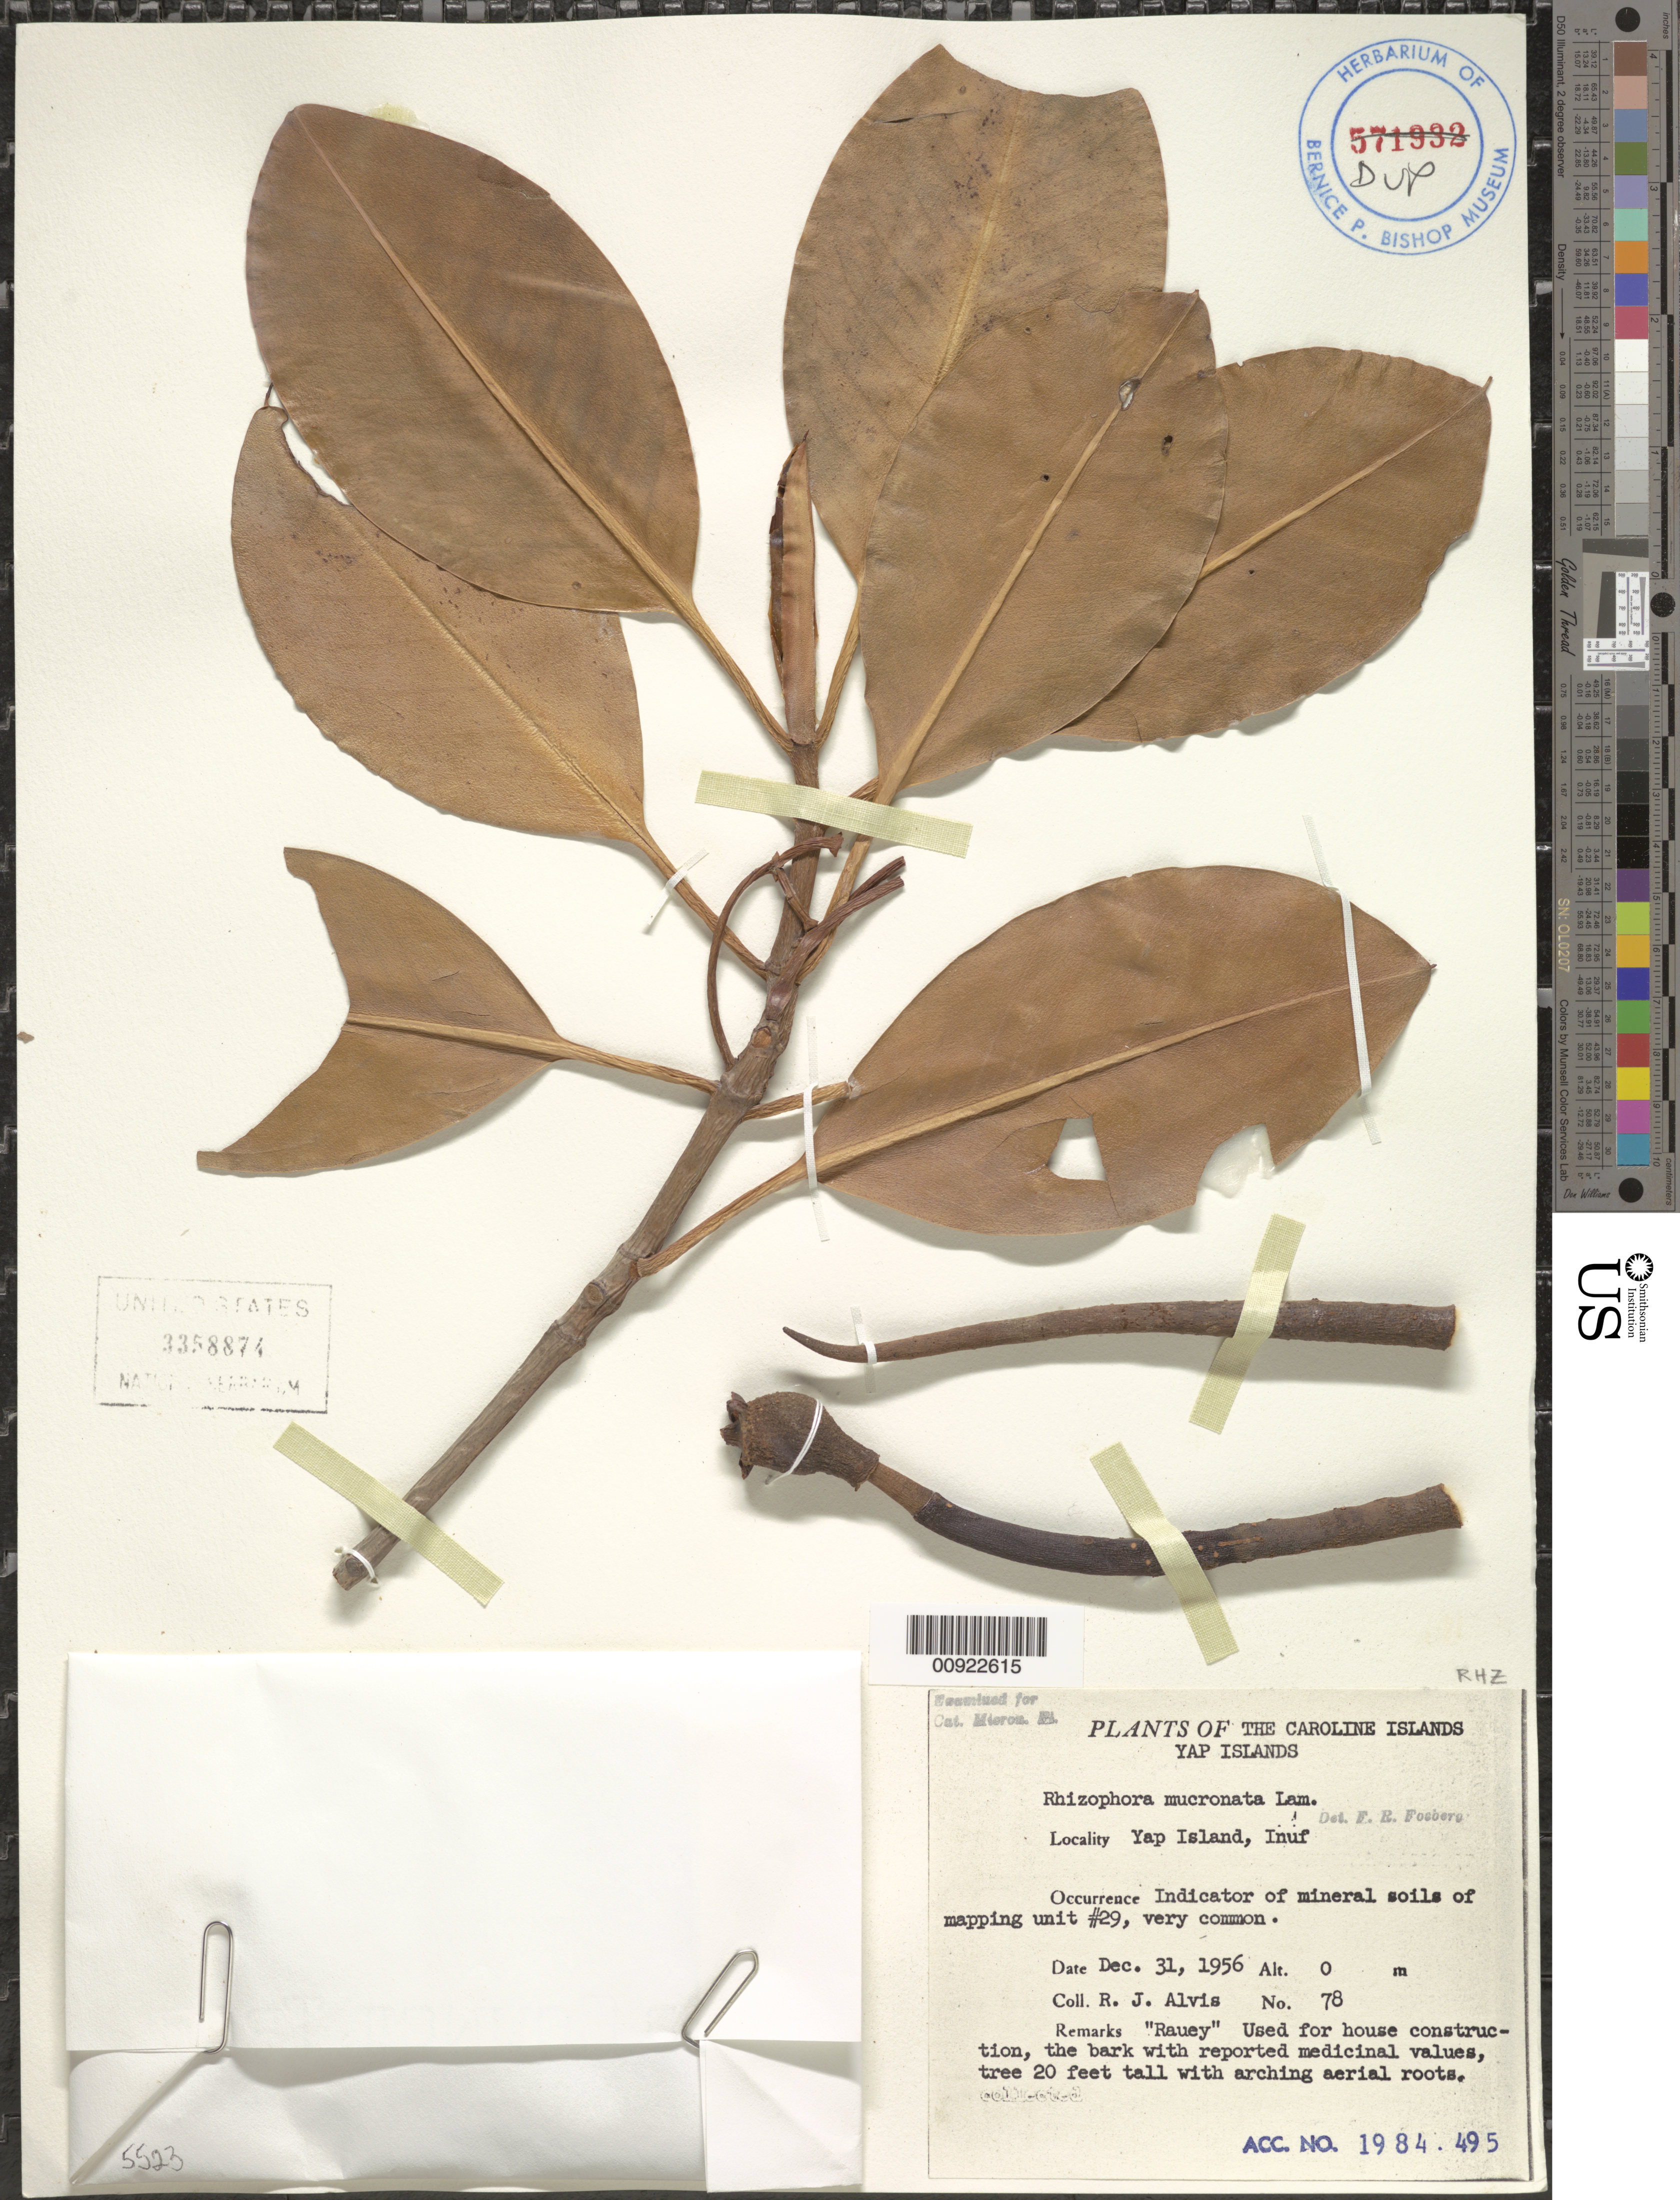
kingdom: Plantae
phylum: Tracheophyta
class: Magnoliopsida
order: Malpighiales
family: Rhizophoraceae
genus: Rhizophora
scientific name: Rhizophora mucronata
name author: Lam.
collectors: R. Alvis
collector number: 78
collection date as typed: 31 Dec 1956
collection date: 1956-12-31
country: Micronesia, Federated States of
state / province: Yap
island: Yap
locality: Inuf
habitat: Indicator of mineral soils.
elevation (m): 0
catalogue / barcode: US 3358874